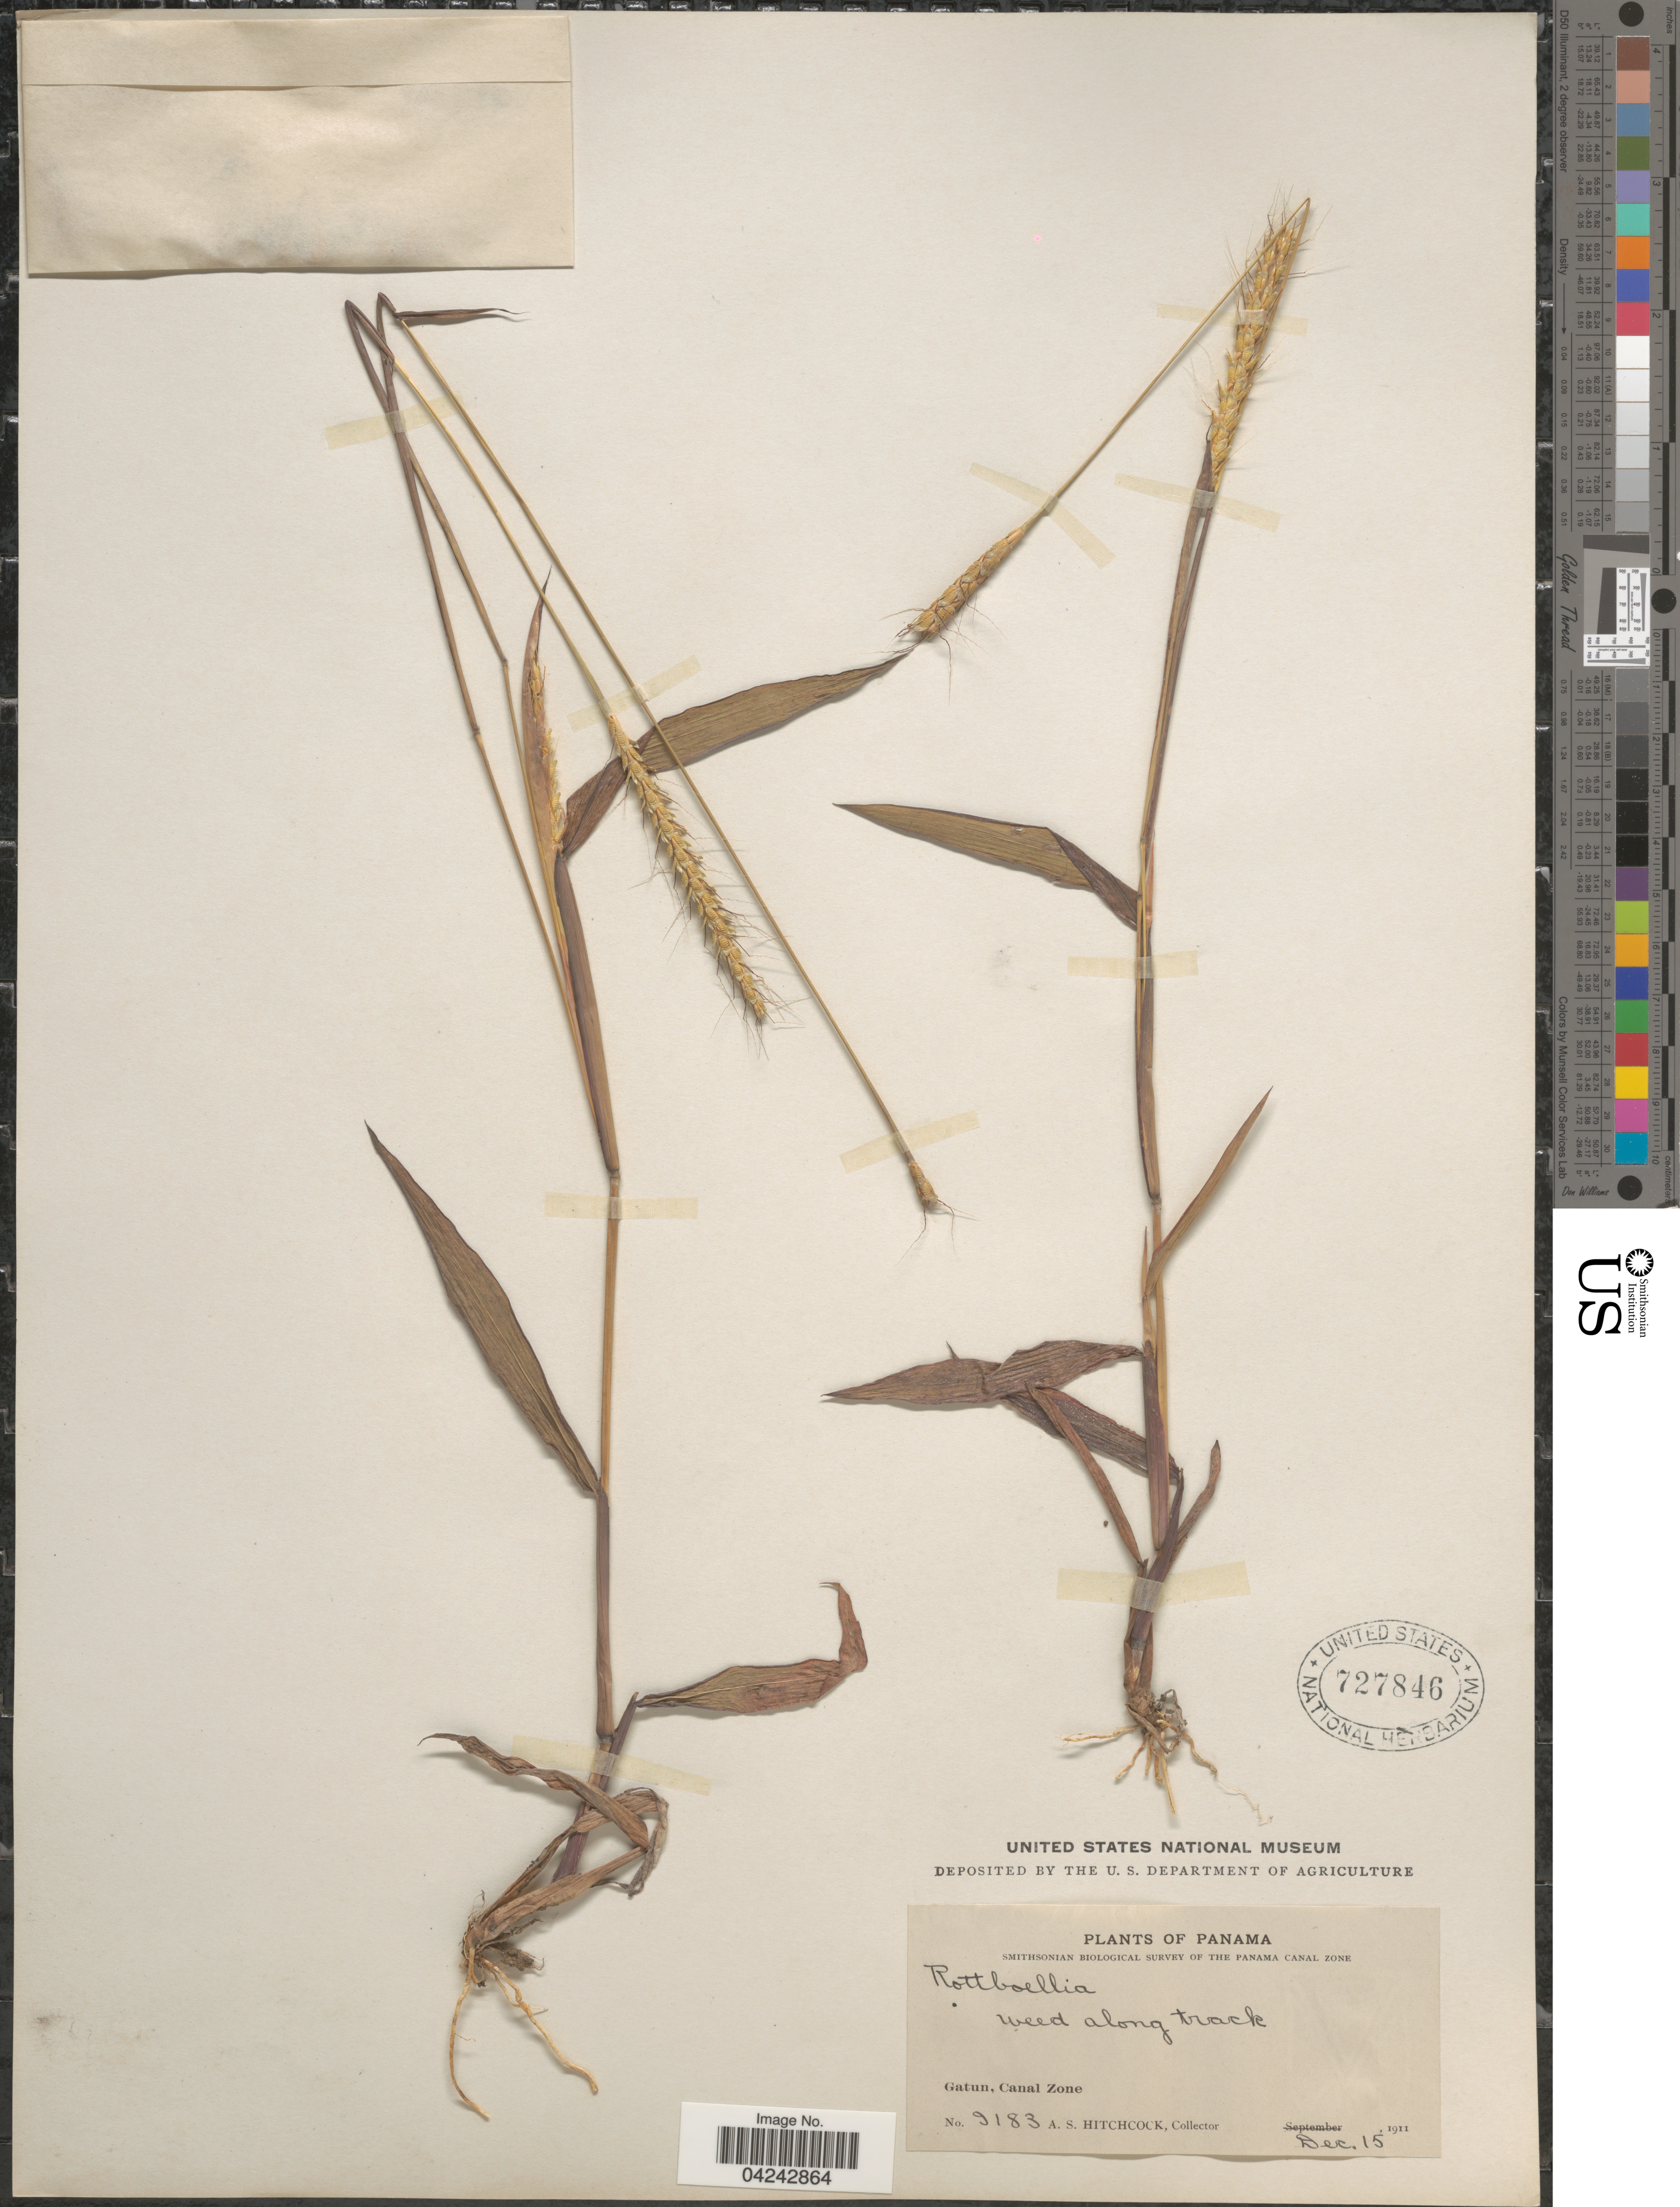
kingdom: Plantae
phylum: Tracheophyta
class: Liliopsida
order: Poales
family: Poaceae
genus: Ischaemum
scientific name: Ischaemum rugosum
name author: Salisb.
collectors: A. S. Hitchcock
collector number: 9183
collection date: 1911-12-15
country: Panama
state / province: Colón / Panamá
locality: Smithsonian Biological Survey of the Panama Canal Zone. Gatun, Canal Zone.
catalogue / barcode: US 727846